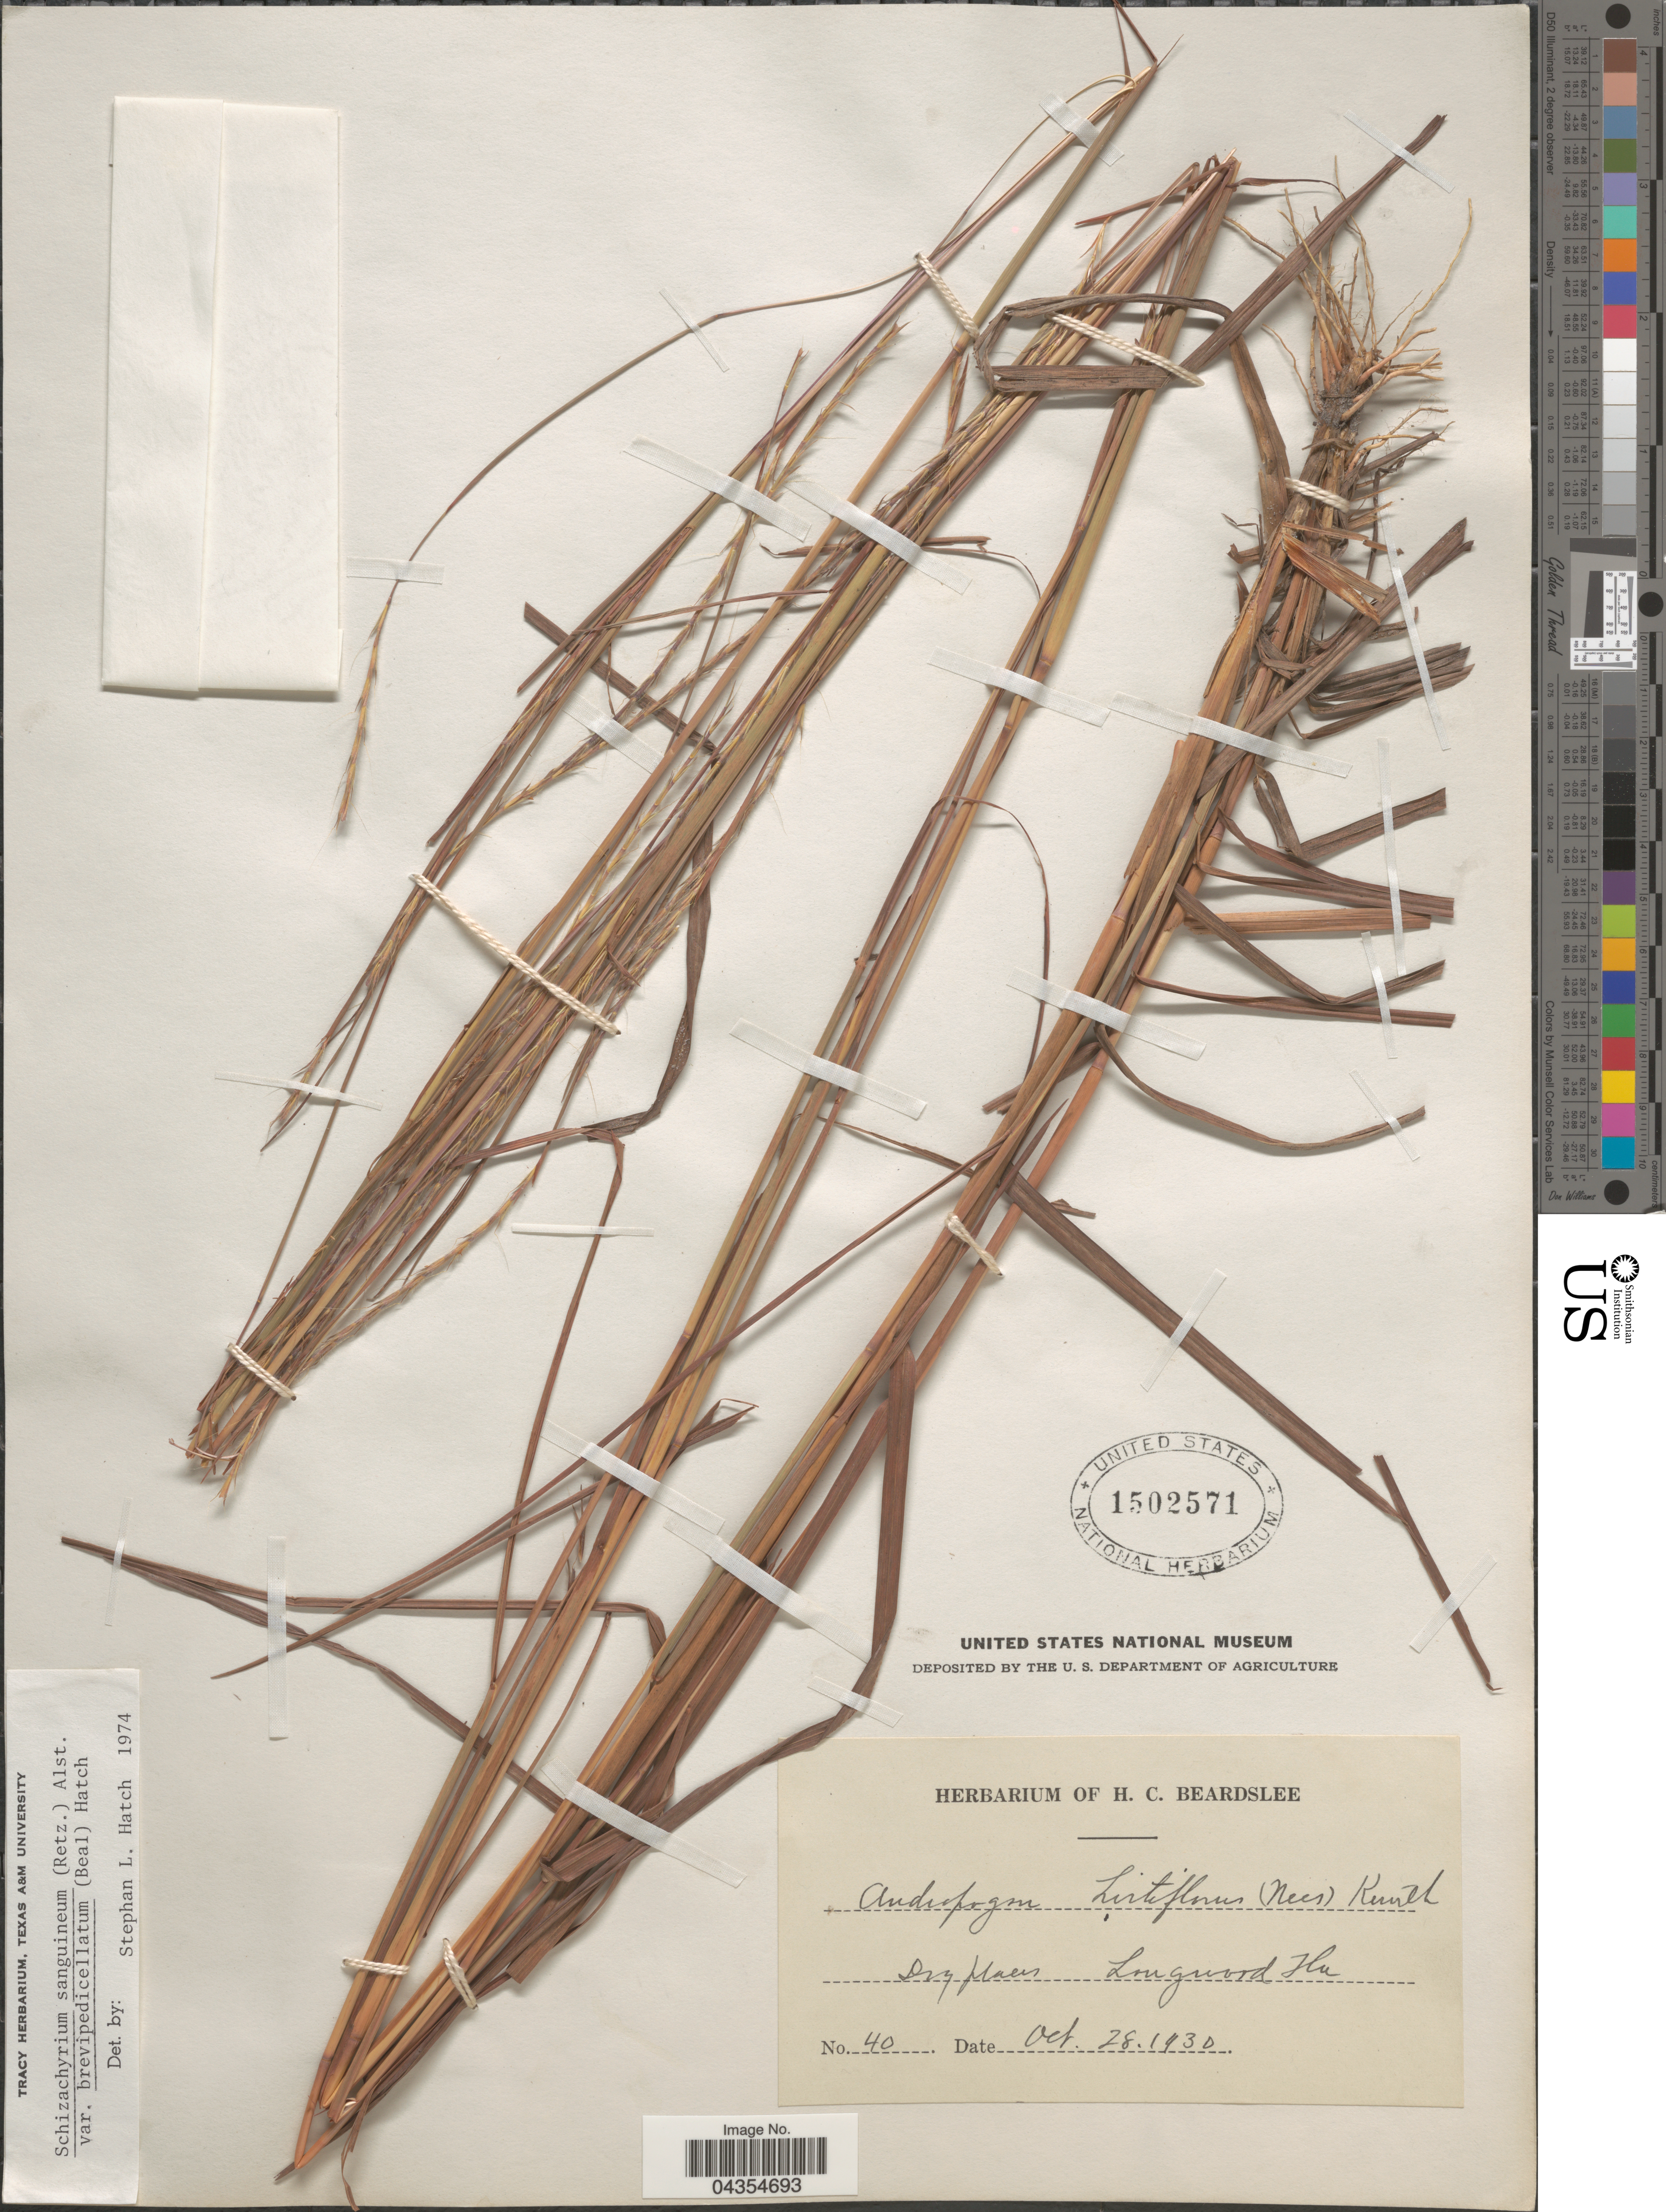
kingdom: Plantae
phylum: Tracheophyta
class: Liliopsida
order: Poales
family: Poaceae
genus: Schizachyrium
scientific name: Schizachyrium sanguineum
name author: (Retz.) Alston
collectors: ex herb. H. C. Beardslee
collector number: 50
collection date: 1930-10-28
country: United States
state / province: Florida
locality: Longwood.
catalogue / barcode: US 1502571